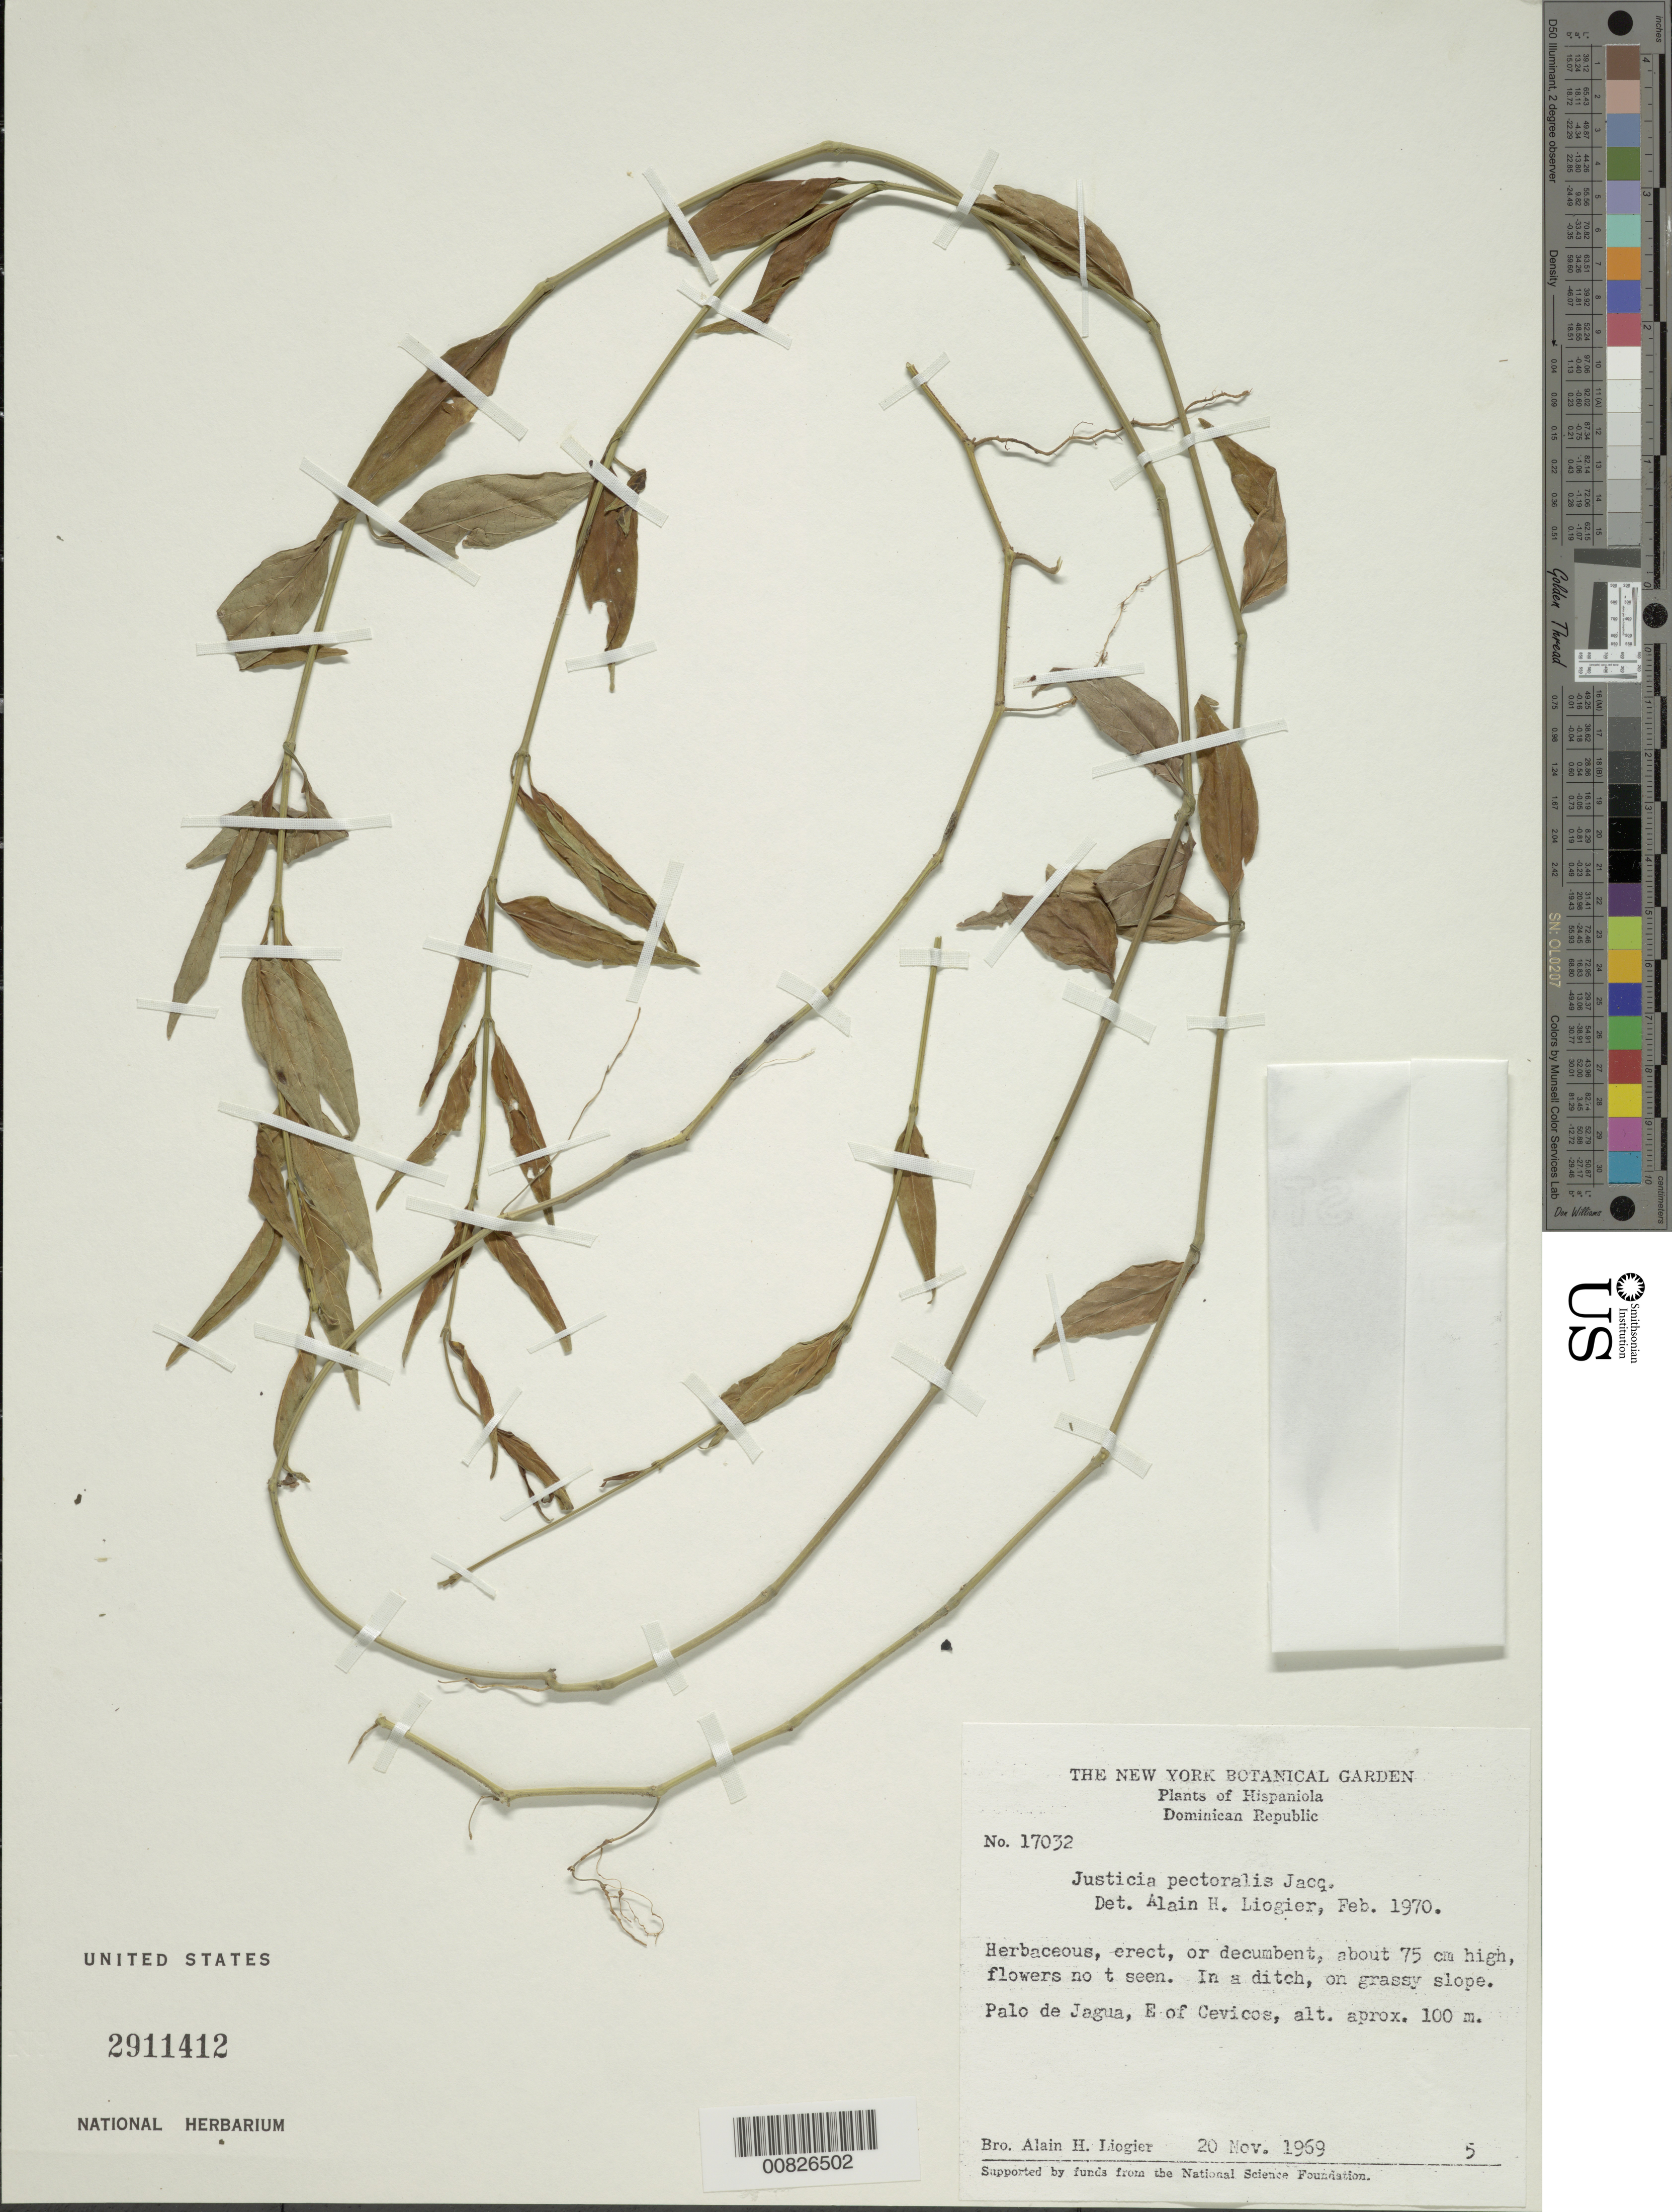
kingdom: Plantae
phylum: Tracheophyta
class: Magnoliopsida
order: Lamiales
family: Acanthaceae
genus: Justicia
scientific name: Justicia pectoralis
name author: Jacq.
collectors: A. H. Liogier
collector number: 17032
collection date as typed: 20 Nov 1969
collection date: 1969-11-20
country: Dominican Republic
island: Hispaniola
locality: Palo de Jagua, E of Cevicos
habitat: In a ditch on grassy slope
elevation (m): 100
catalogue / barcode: US 2911412